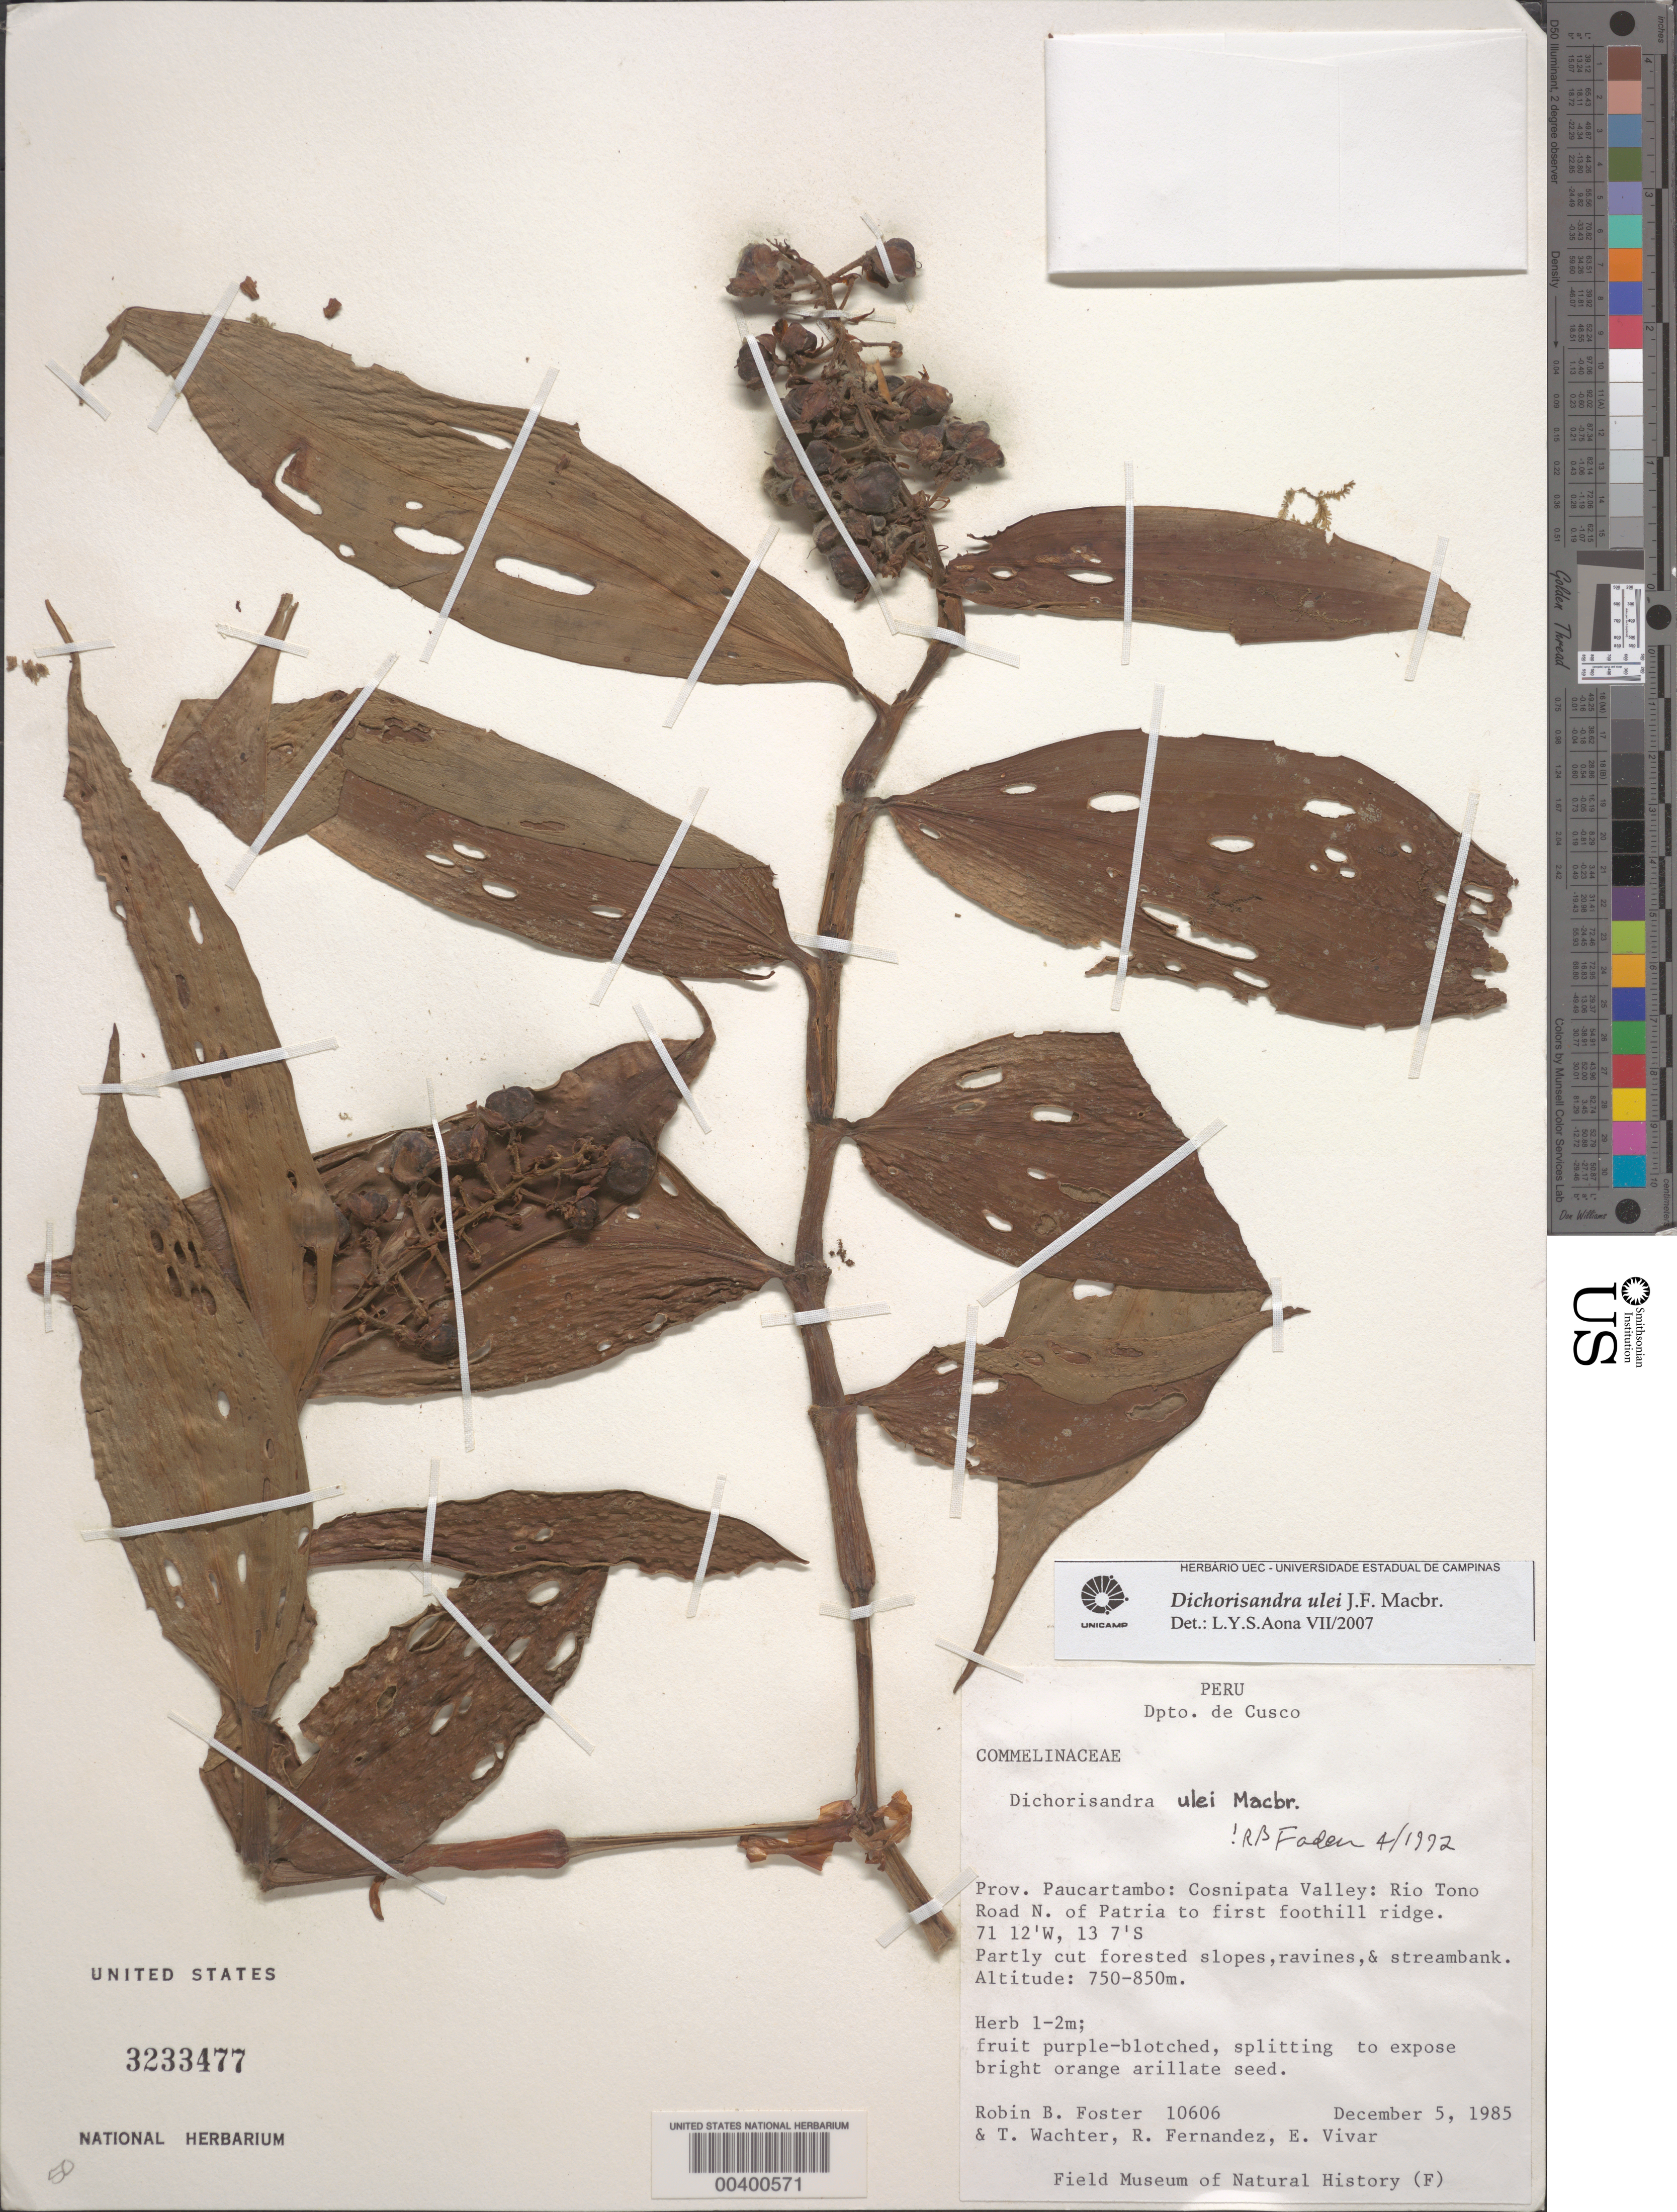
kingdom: Plantae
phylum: Tracheophyta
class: Liliopsida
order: Commelinales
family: Commelinaceae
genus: Dichorisandra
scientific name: Dichorisandra ulei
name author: J.F. Macbr.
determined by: Aona, L. Y. S.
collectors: R. B. Foster, T. Wachter, R. Fernandez & E. Vivar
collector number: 10606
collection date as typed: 05 Dec 1985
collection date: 1985-12-05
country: Peru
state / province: Cusco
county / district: Paucartambo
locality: Cosñipata Valley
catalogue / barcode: US 3233477